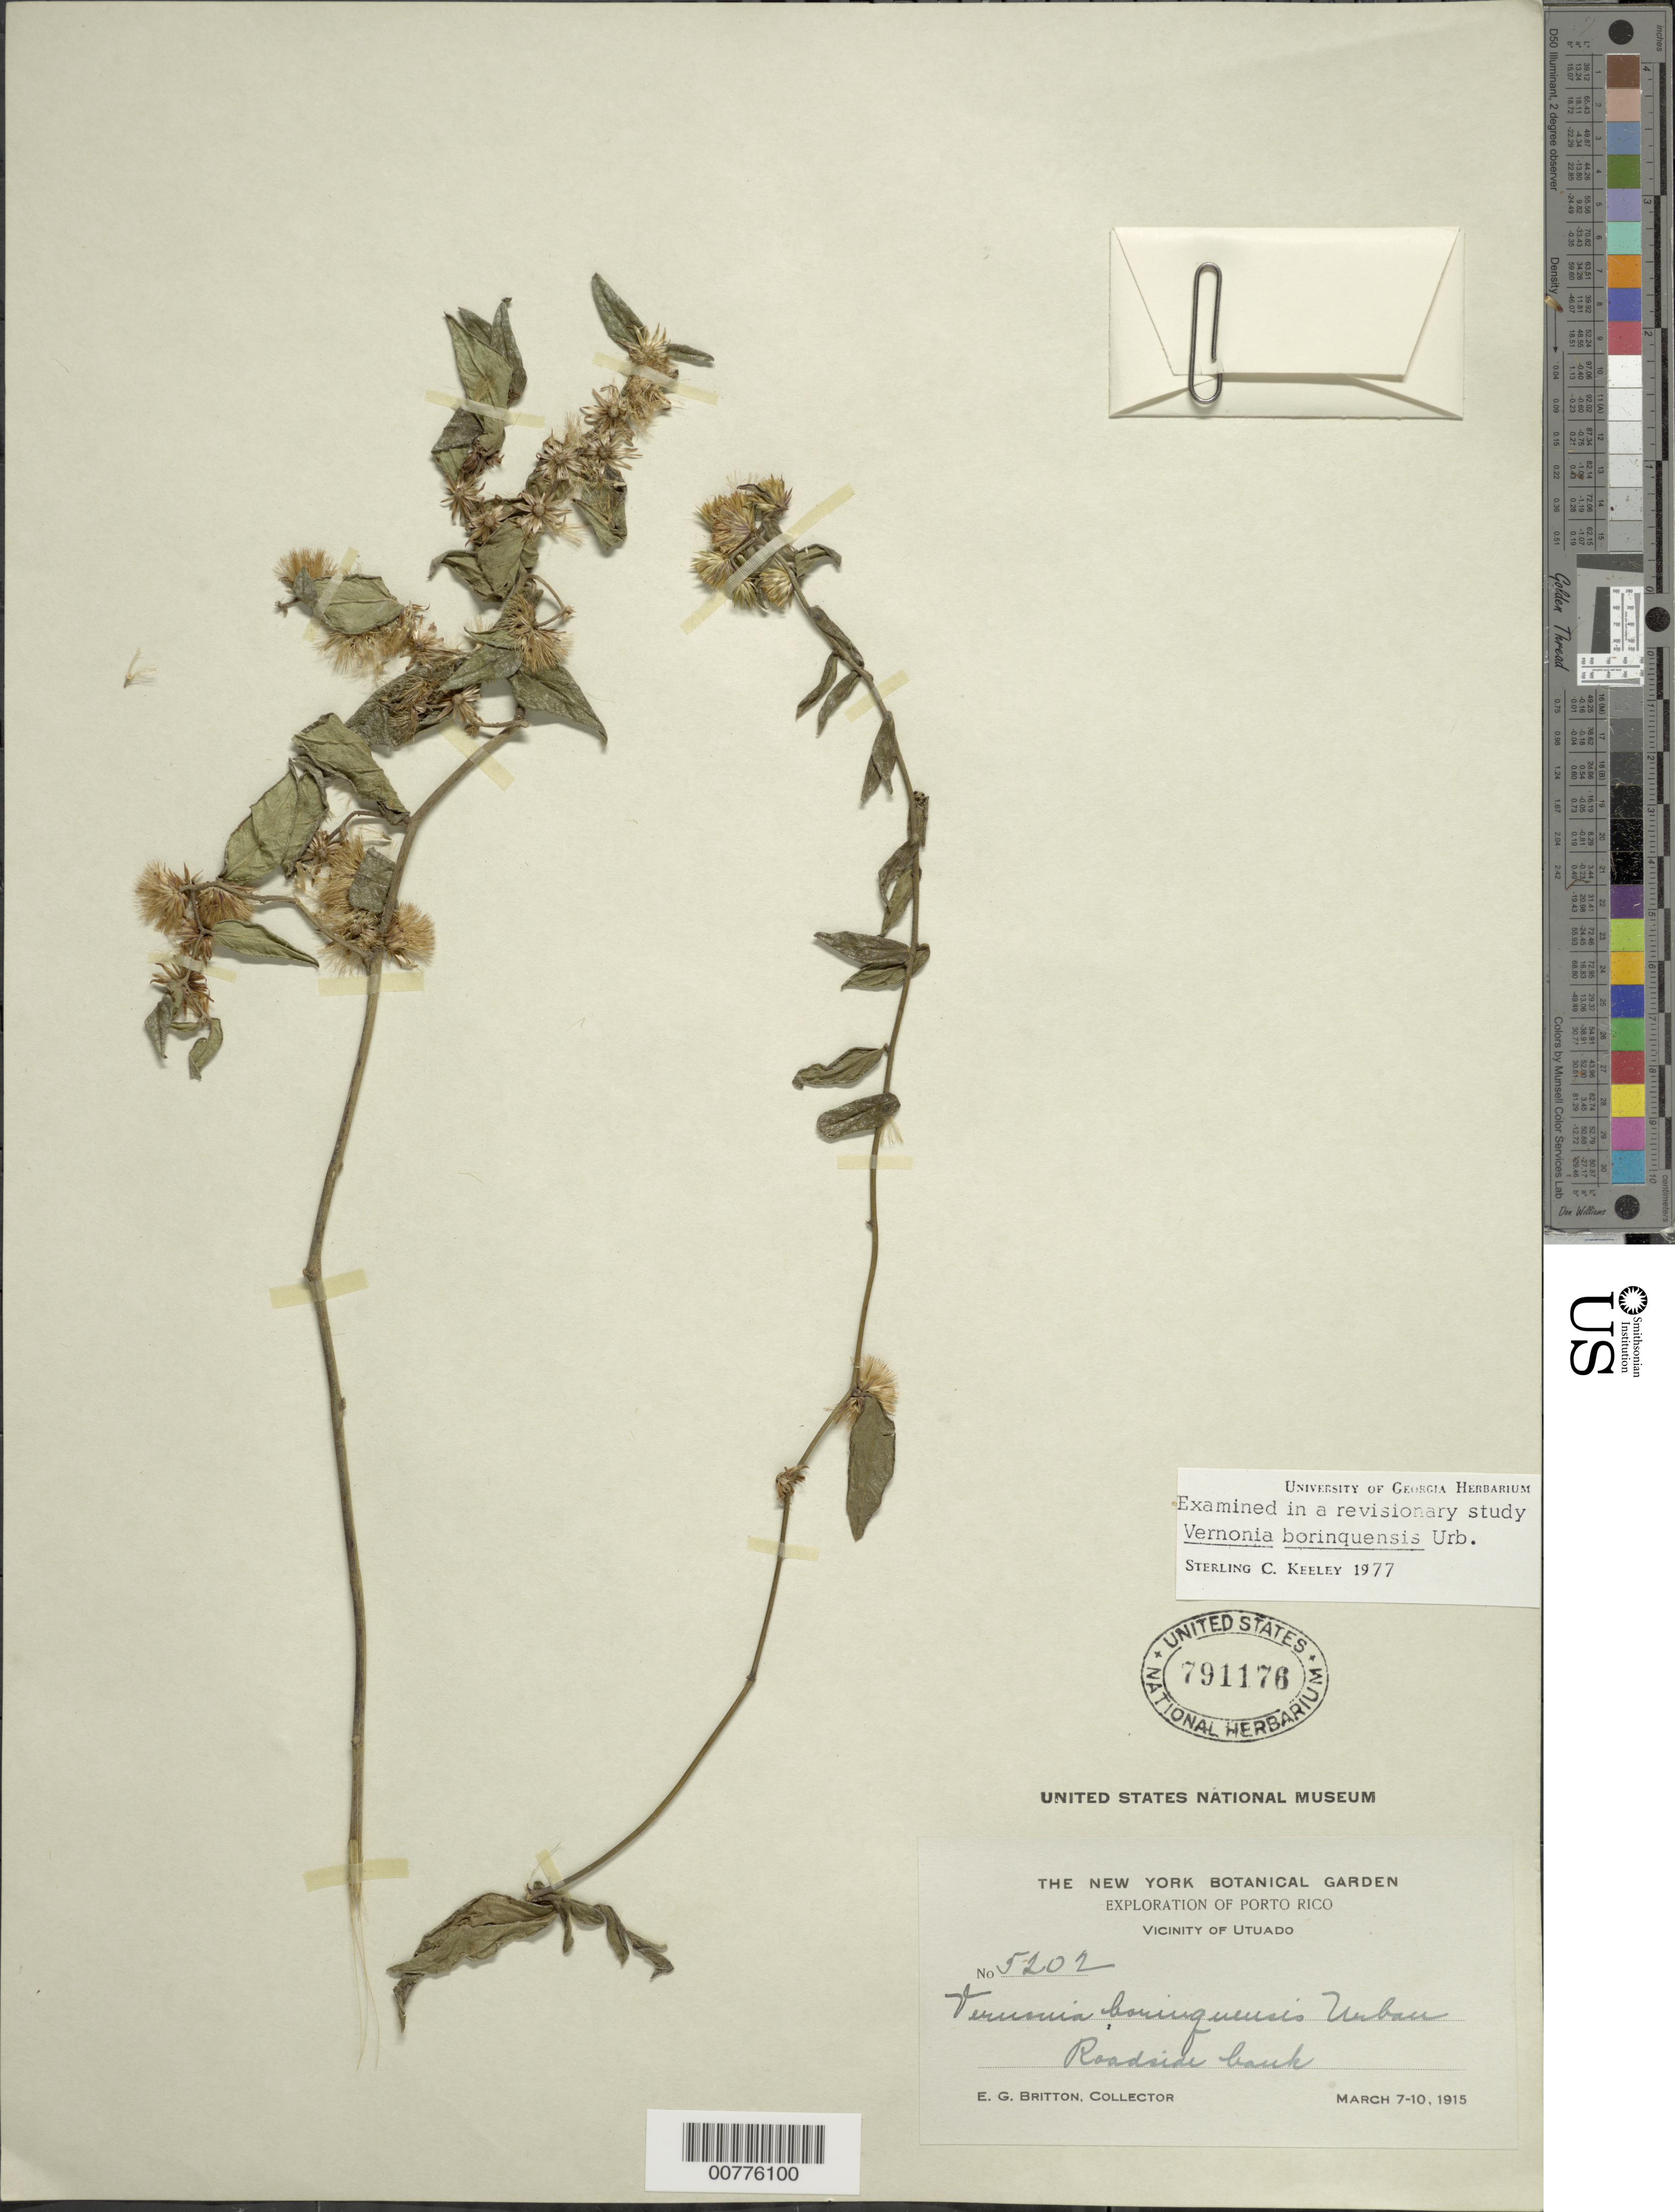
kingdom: Plantae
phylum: Tracheophyta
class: Magnoliopsida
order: Asterales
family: Asteraceae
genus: Lepidaploa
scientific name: Lepidaploa borinquensis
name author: (Urb.) H. Rob.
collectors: E. G. Britton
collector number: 5202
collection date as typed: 07 Mar 1915 to 10 Mar 1915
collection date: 1915-03-07/1915-03-10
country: Puerto Rico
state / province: Utuado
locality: Vicinity of Utuado.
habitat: Roadside bank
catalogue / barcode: US 791176